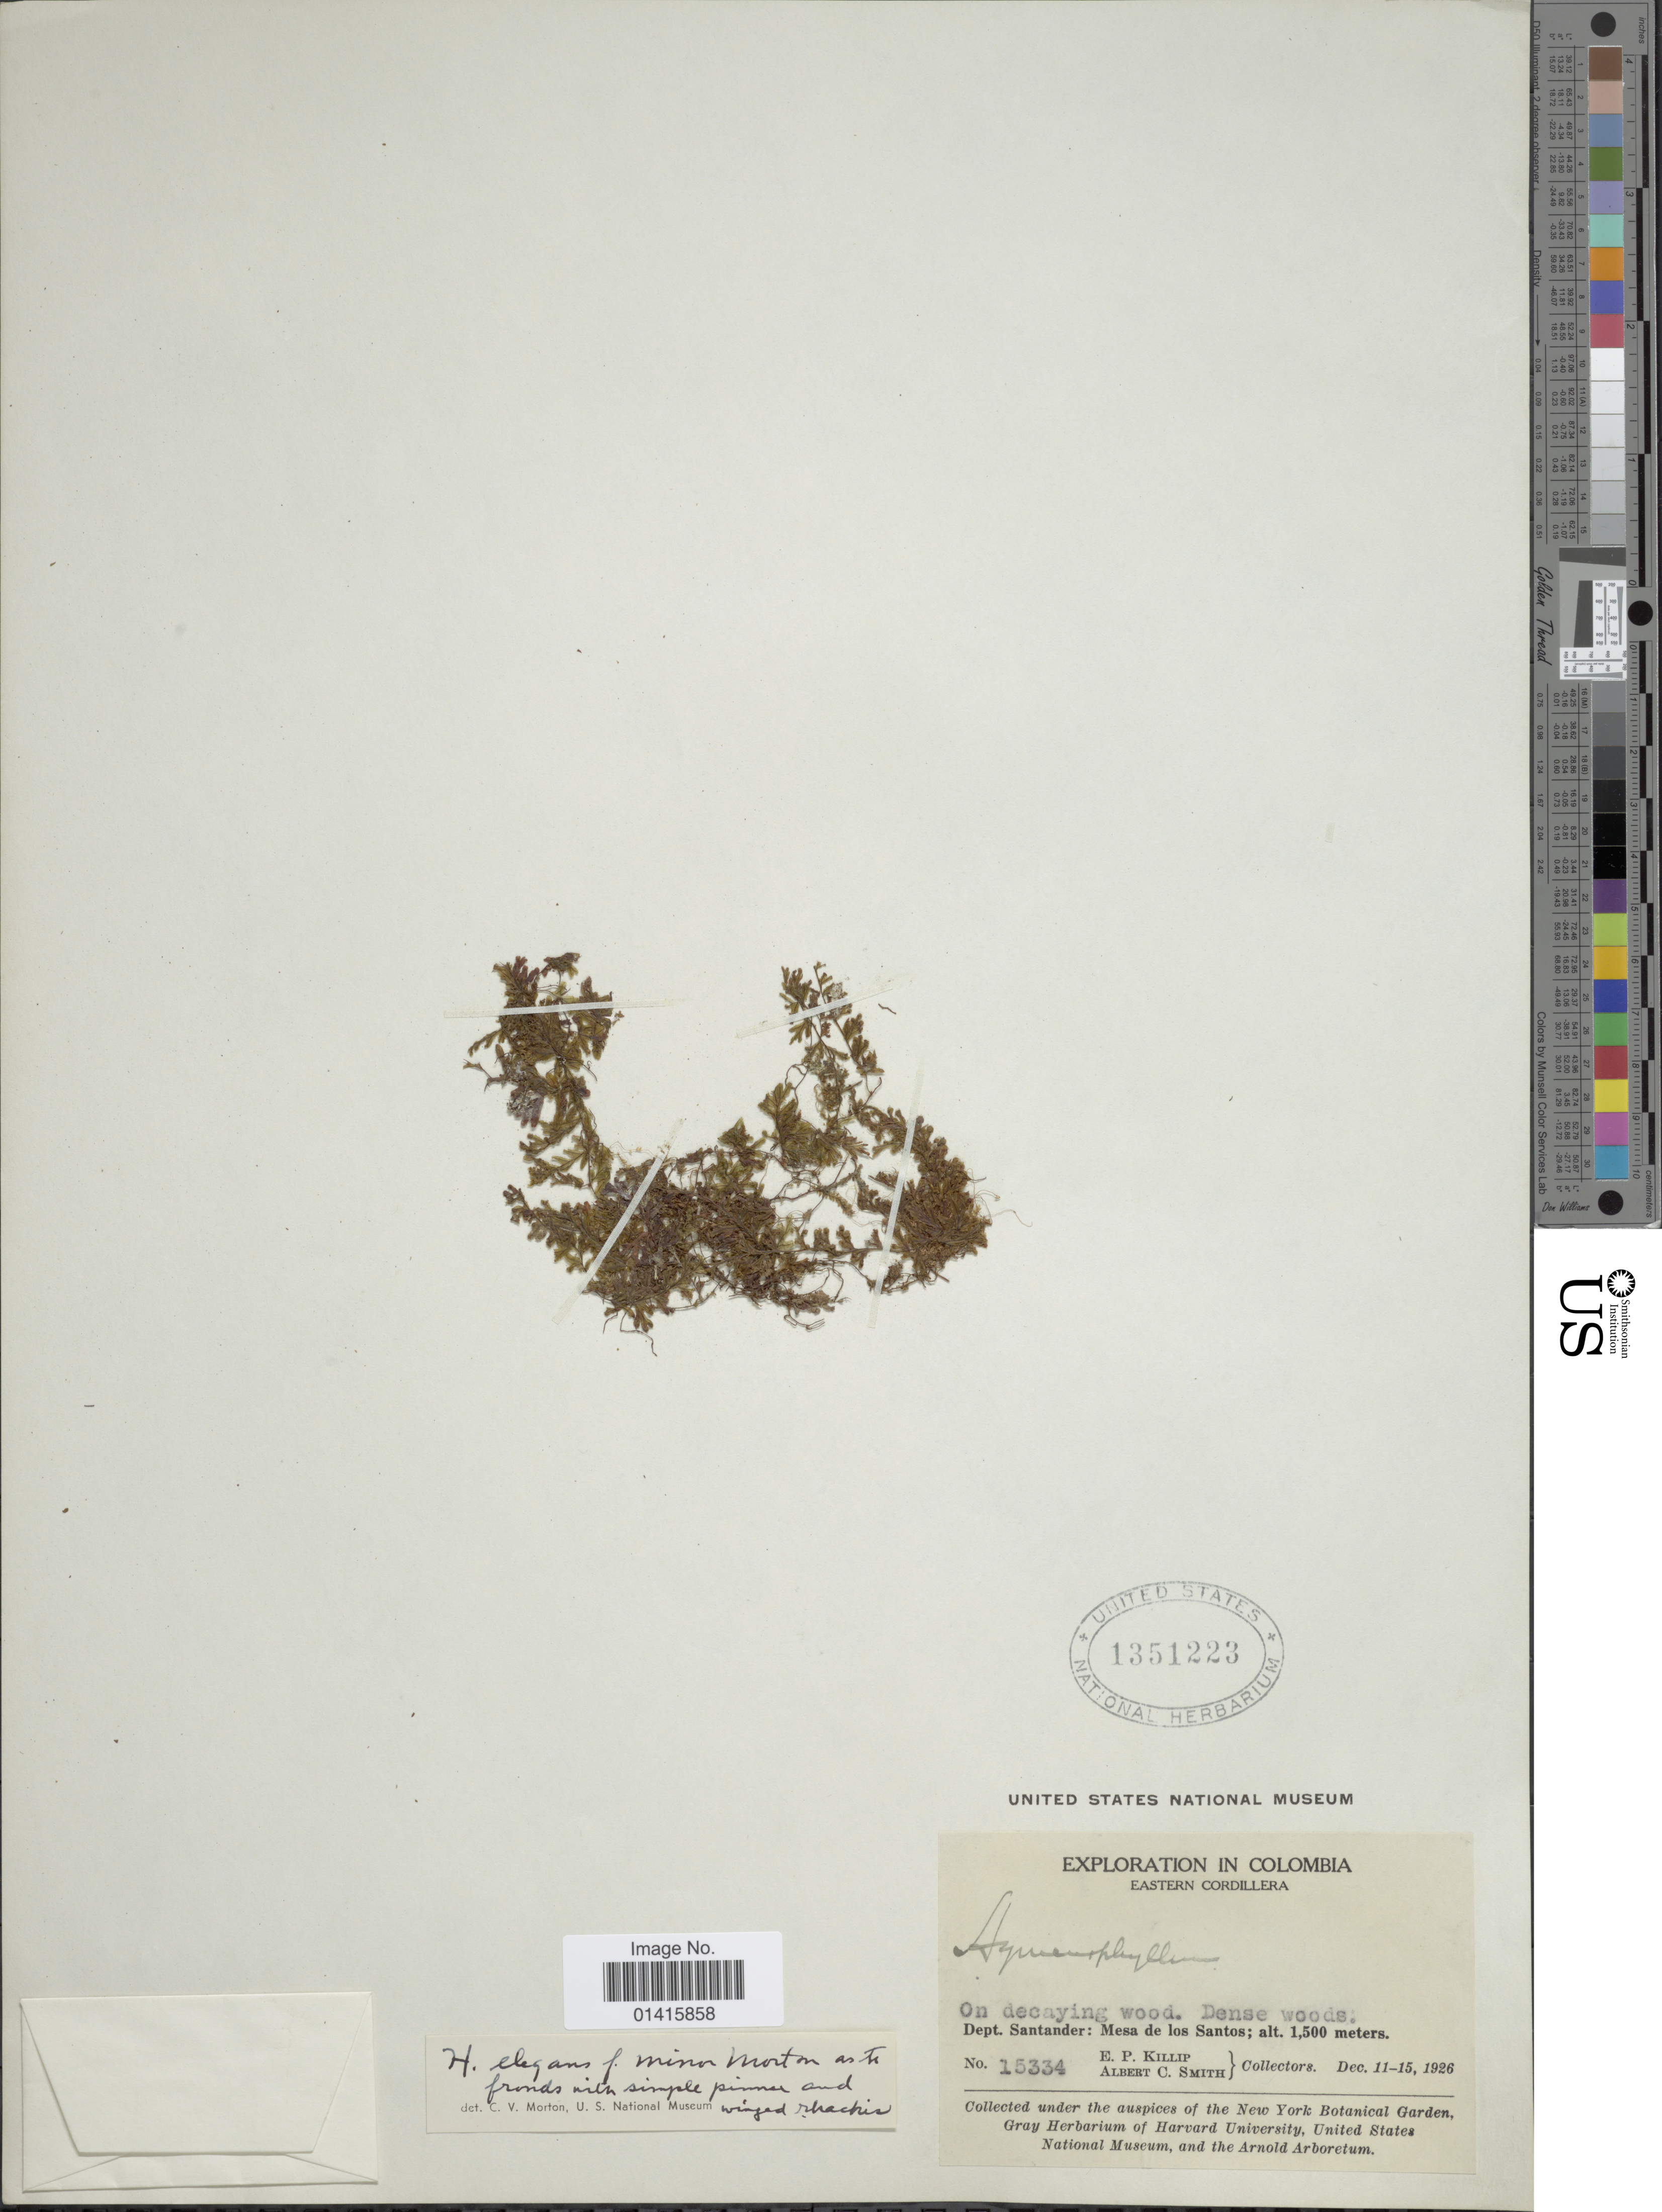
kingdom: Plantae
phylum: Tracheophyta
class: Polypodiopsida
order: Hymenophyllales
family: Hymenophyllaceae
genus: Hymenophyllum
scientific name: Hymenophyllum elegans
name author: Spreng.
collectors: E. P. Killip & A. C. Smith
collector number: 15334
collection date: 1926-12-11/1926-12-15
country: Colombia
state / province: Santander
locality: Eastern Cordillera, Dept. Santander: Mesa de los Santos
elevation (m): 1500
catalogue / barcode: US 1351223